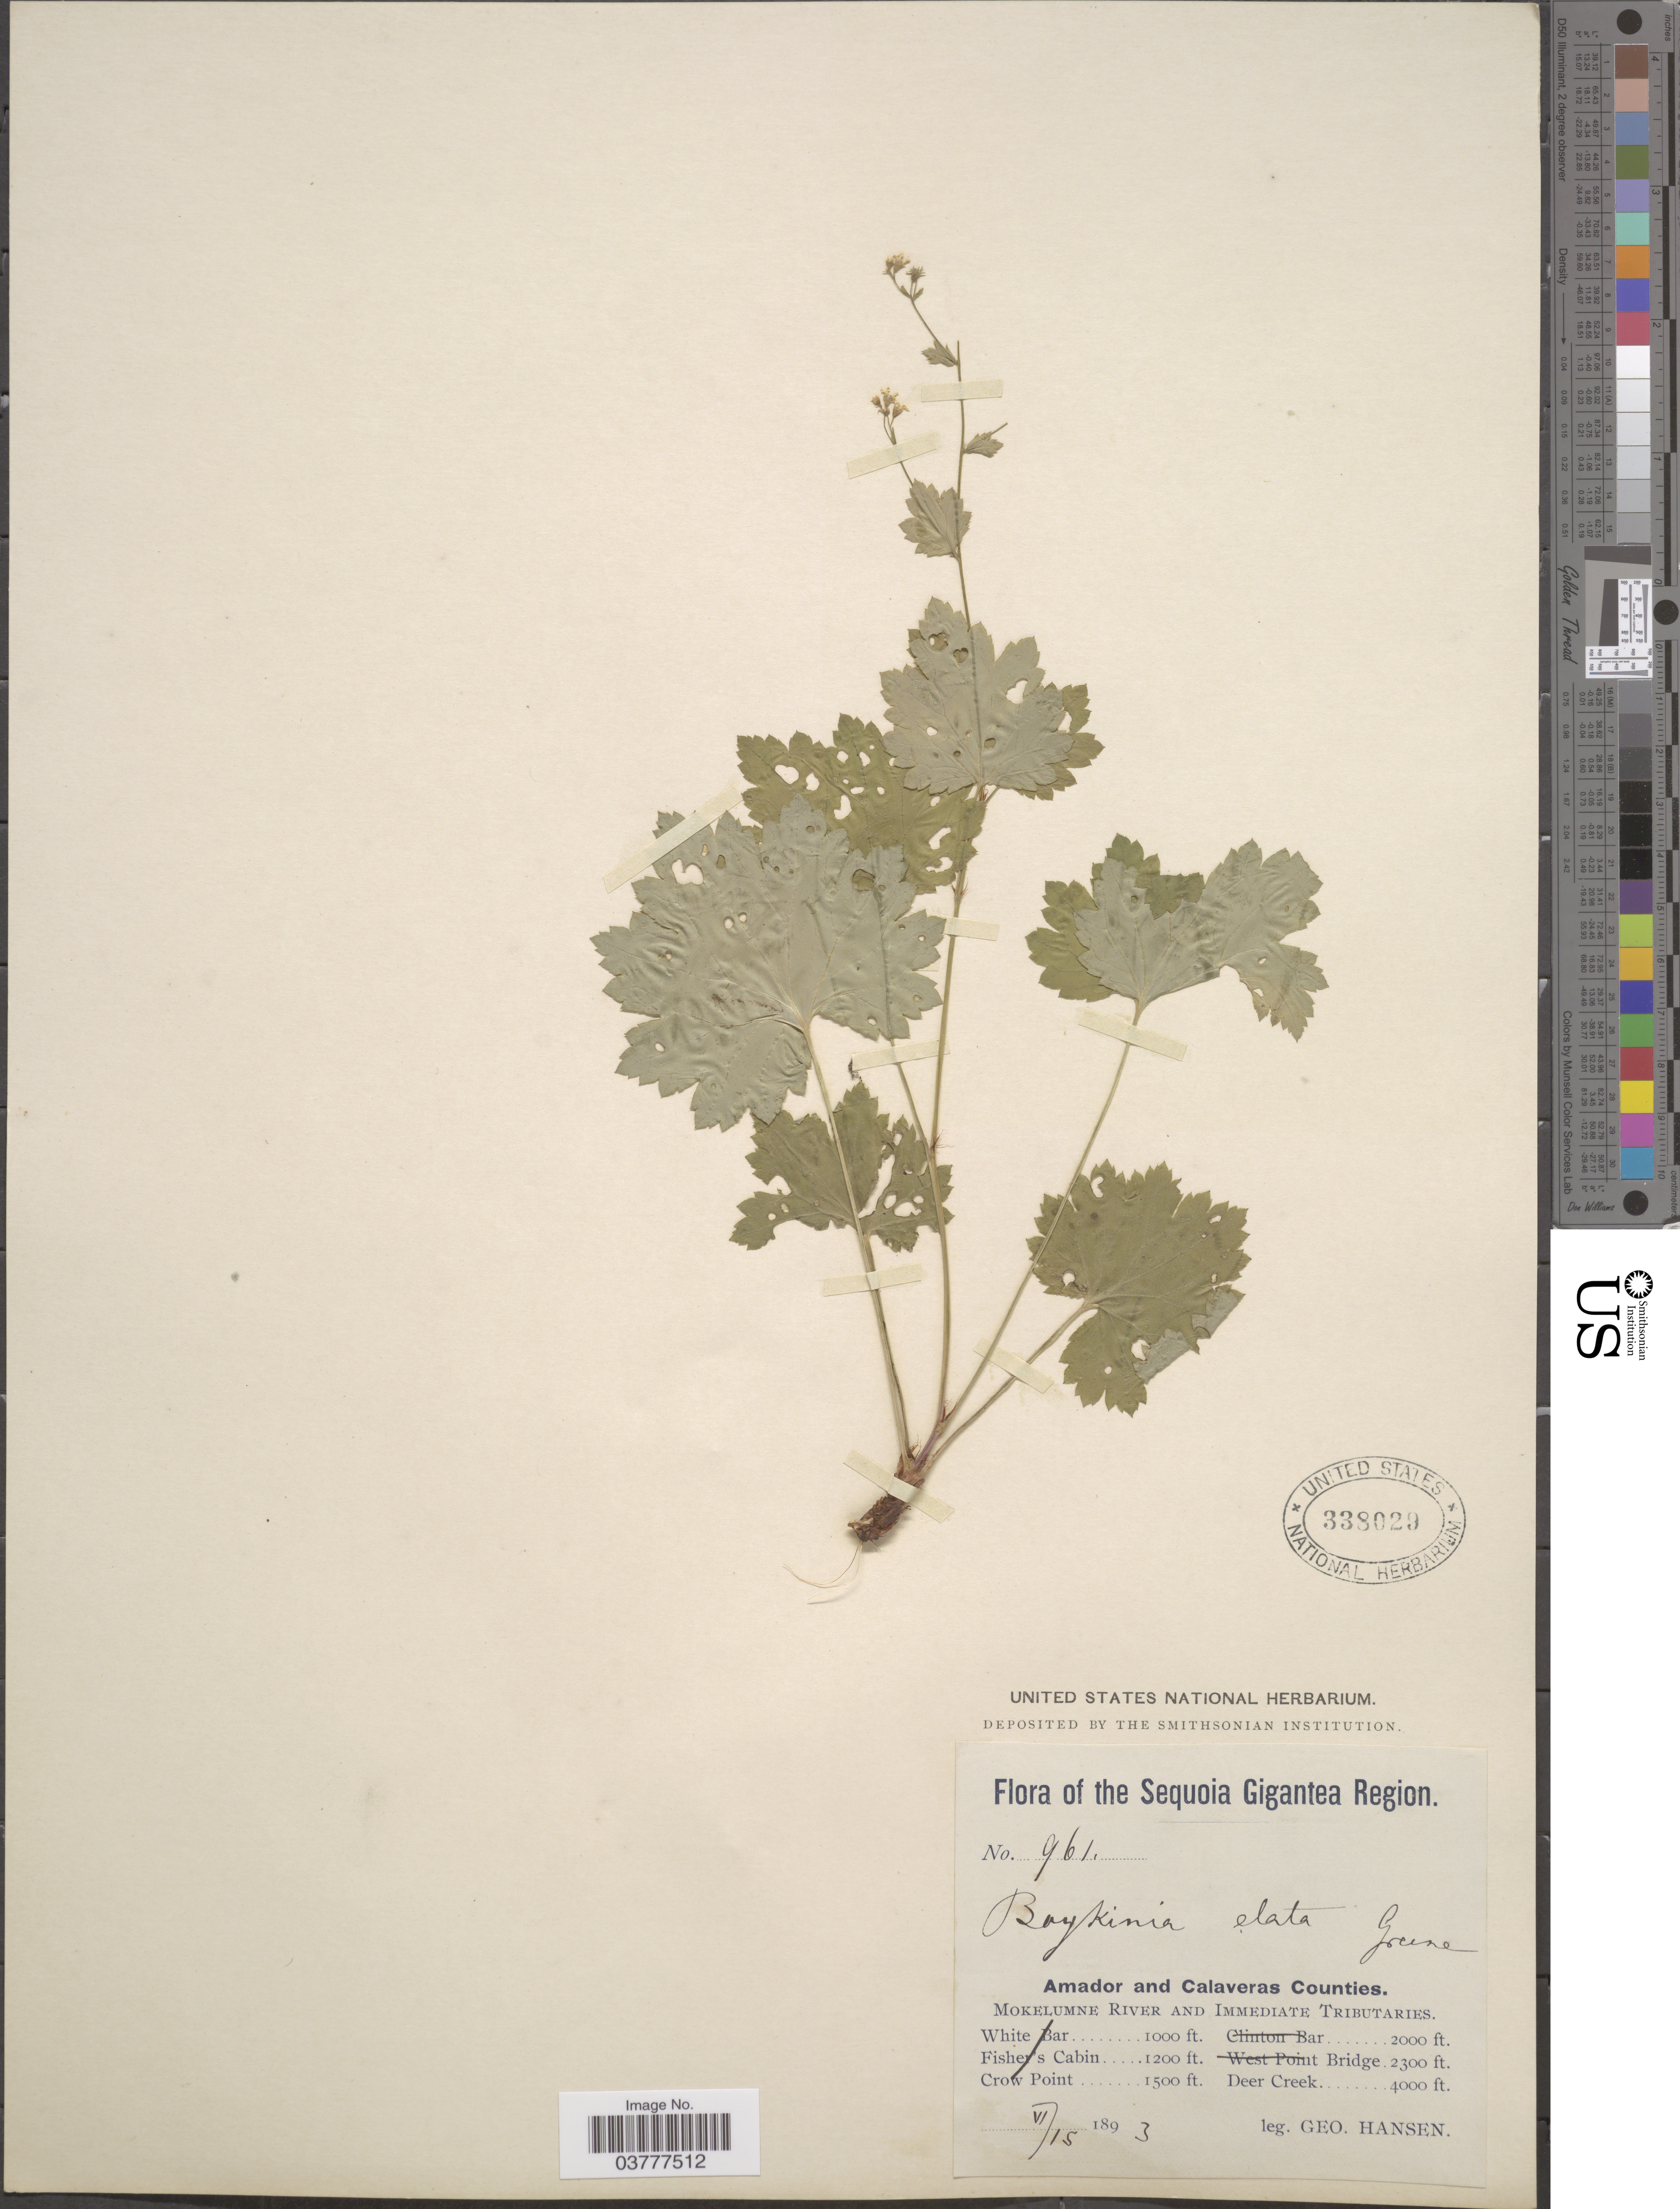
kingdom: Plantae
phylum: Tracheophyta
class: Magnoliopsida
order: Saxifragales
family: Saxifragaceae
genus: Boykinia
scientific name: Boykinia elata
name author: Greene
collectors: G. Hansen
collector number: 961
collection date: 1893-06-15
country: United States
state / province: California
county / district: Calaveras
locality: Sequoia Gigantea Region. Amador and Calaveras Counties. Mokelumne River and Immediate Tributaries. Deer Creek.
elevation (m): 1219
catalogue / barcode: US 338029